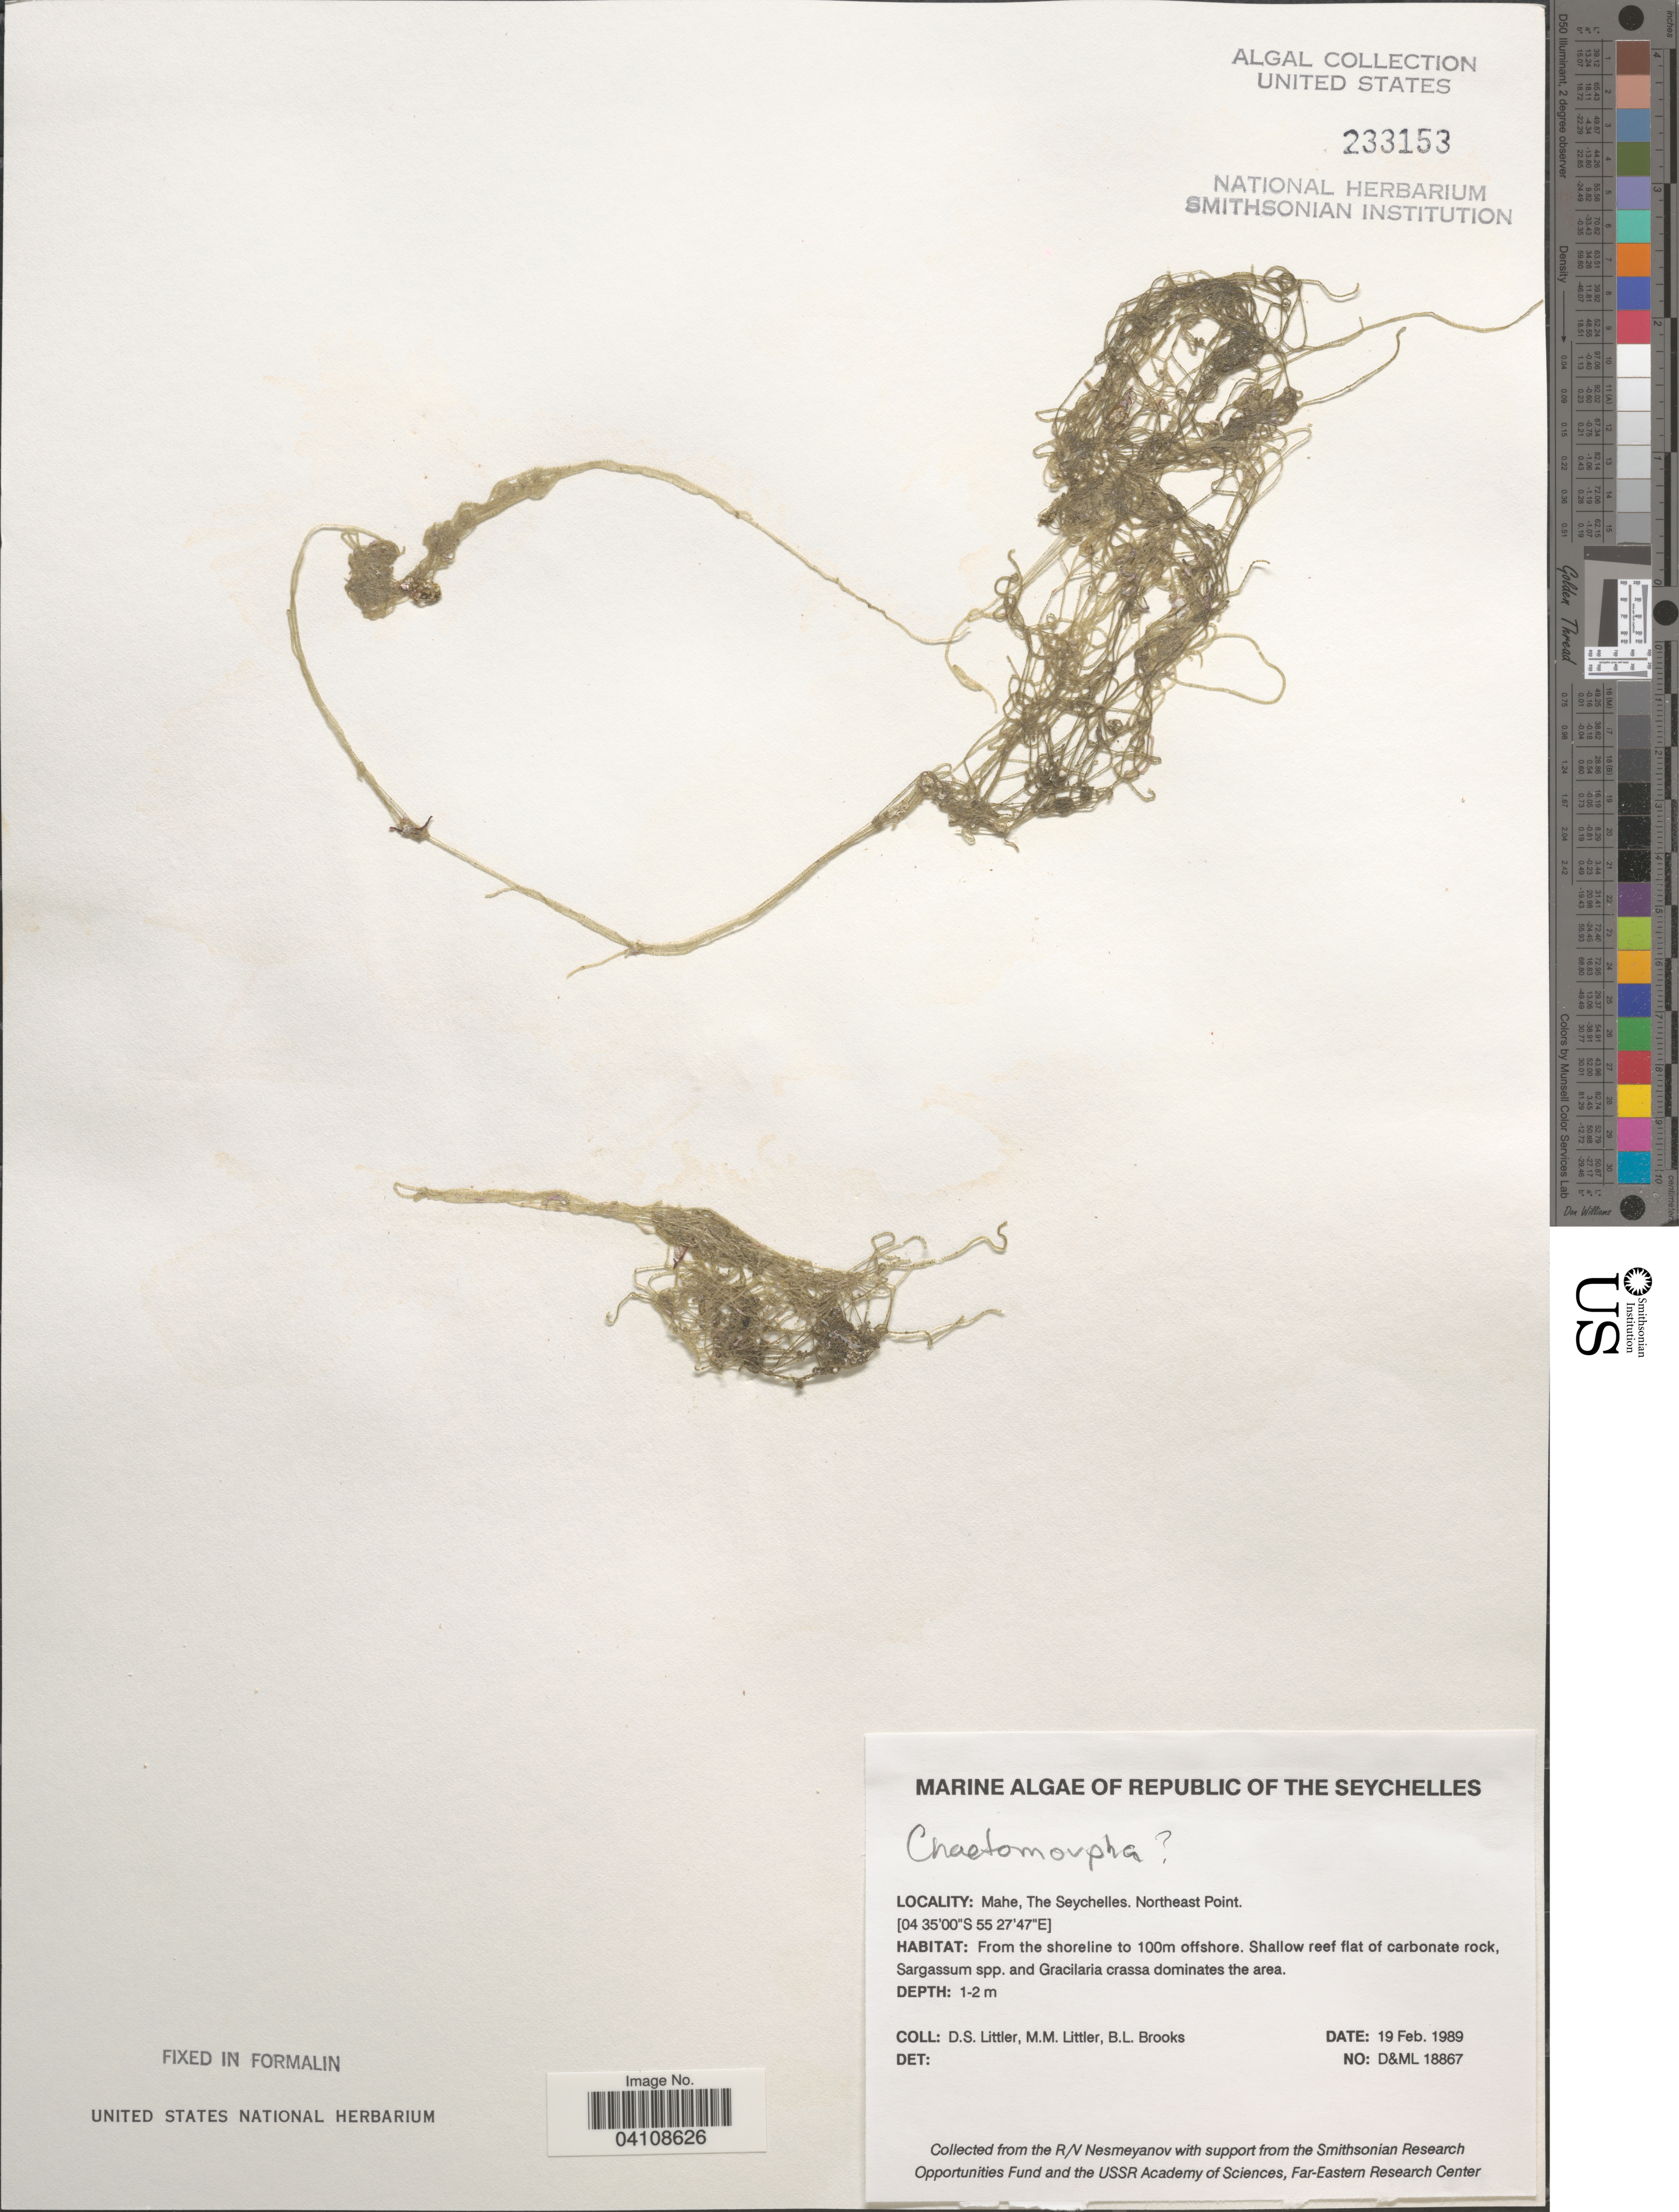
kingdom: Plantae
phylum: Chlorophyta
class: Ulvophyceae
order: Cladophorales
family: Cladophoraceae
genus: Chaetomorpha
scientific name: Chaetomorpha sp.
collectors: D. S. Littler & B. Brooks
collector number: D&ML18867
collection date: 1989-02-19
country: Seychelles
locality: Republic of The Seychelles. Mahe. Northeast Point. From the shoreline to 100m offshore.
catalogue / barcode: US 233153